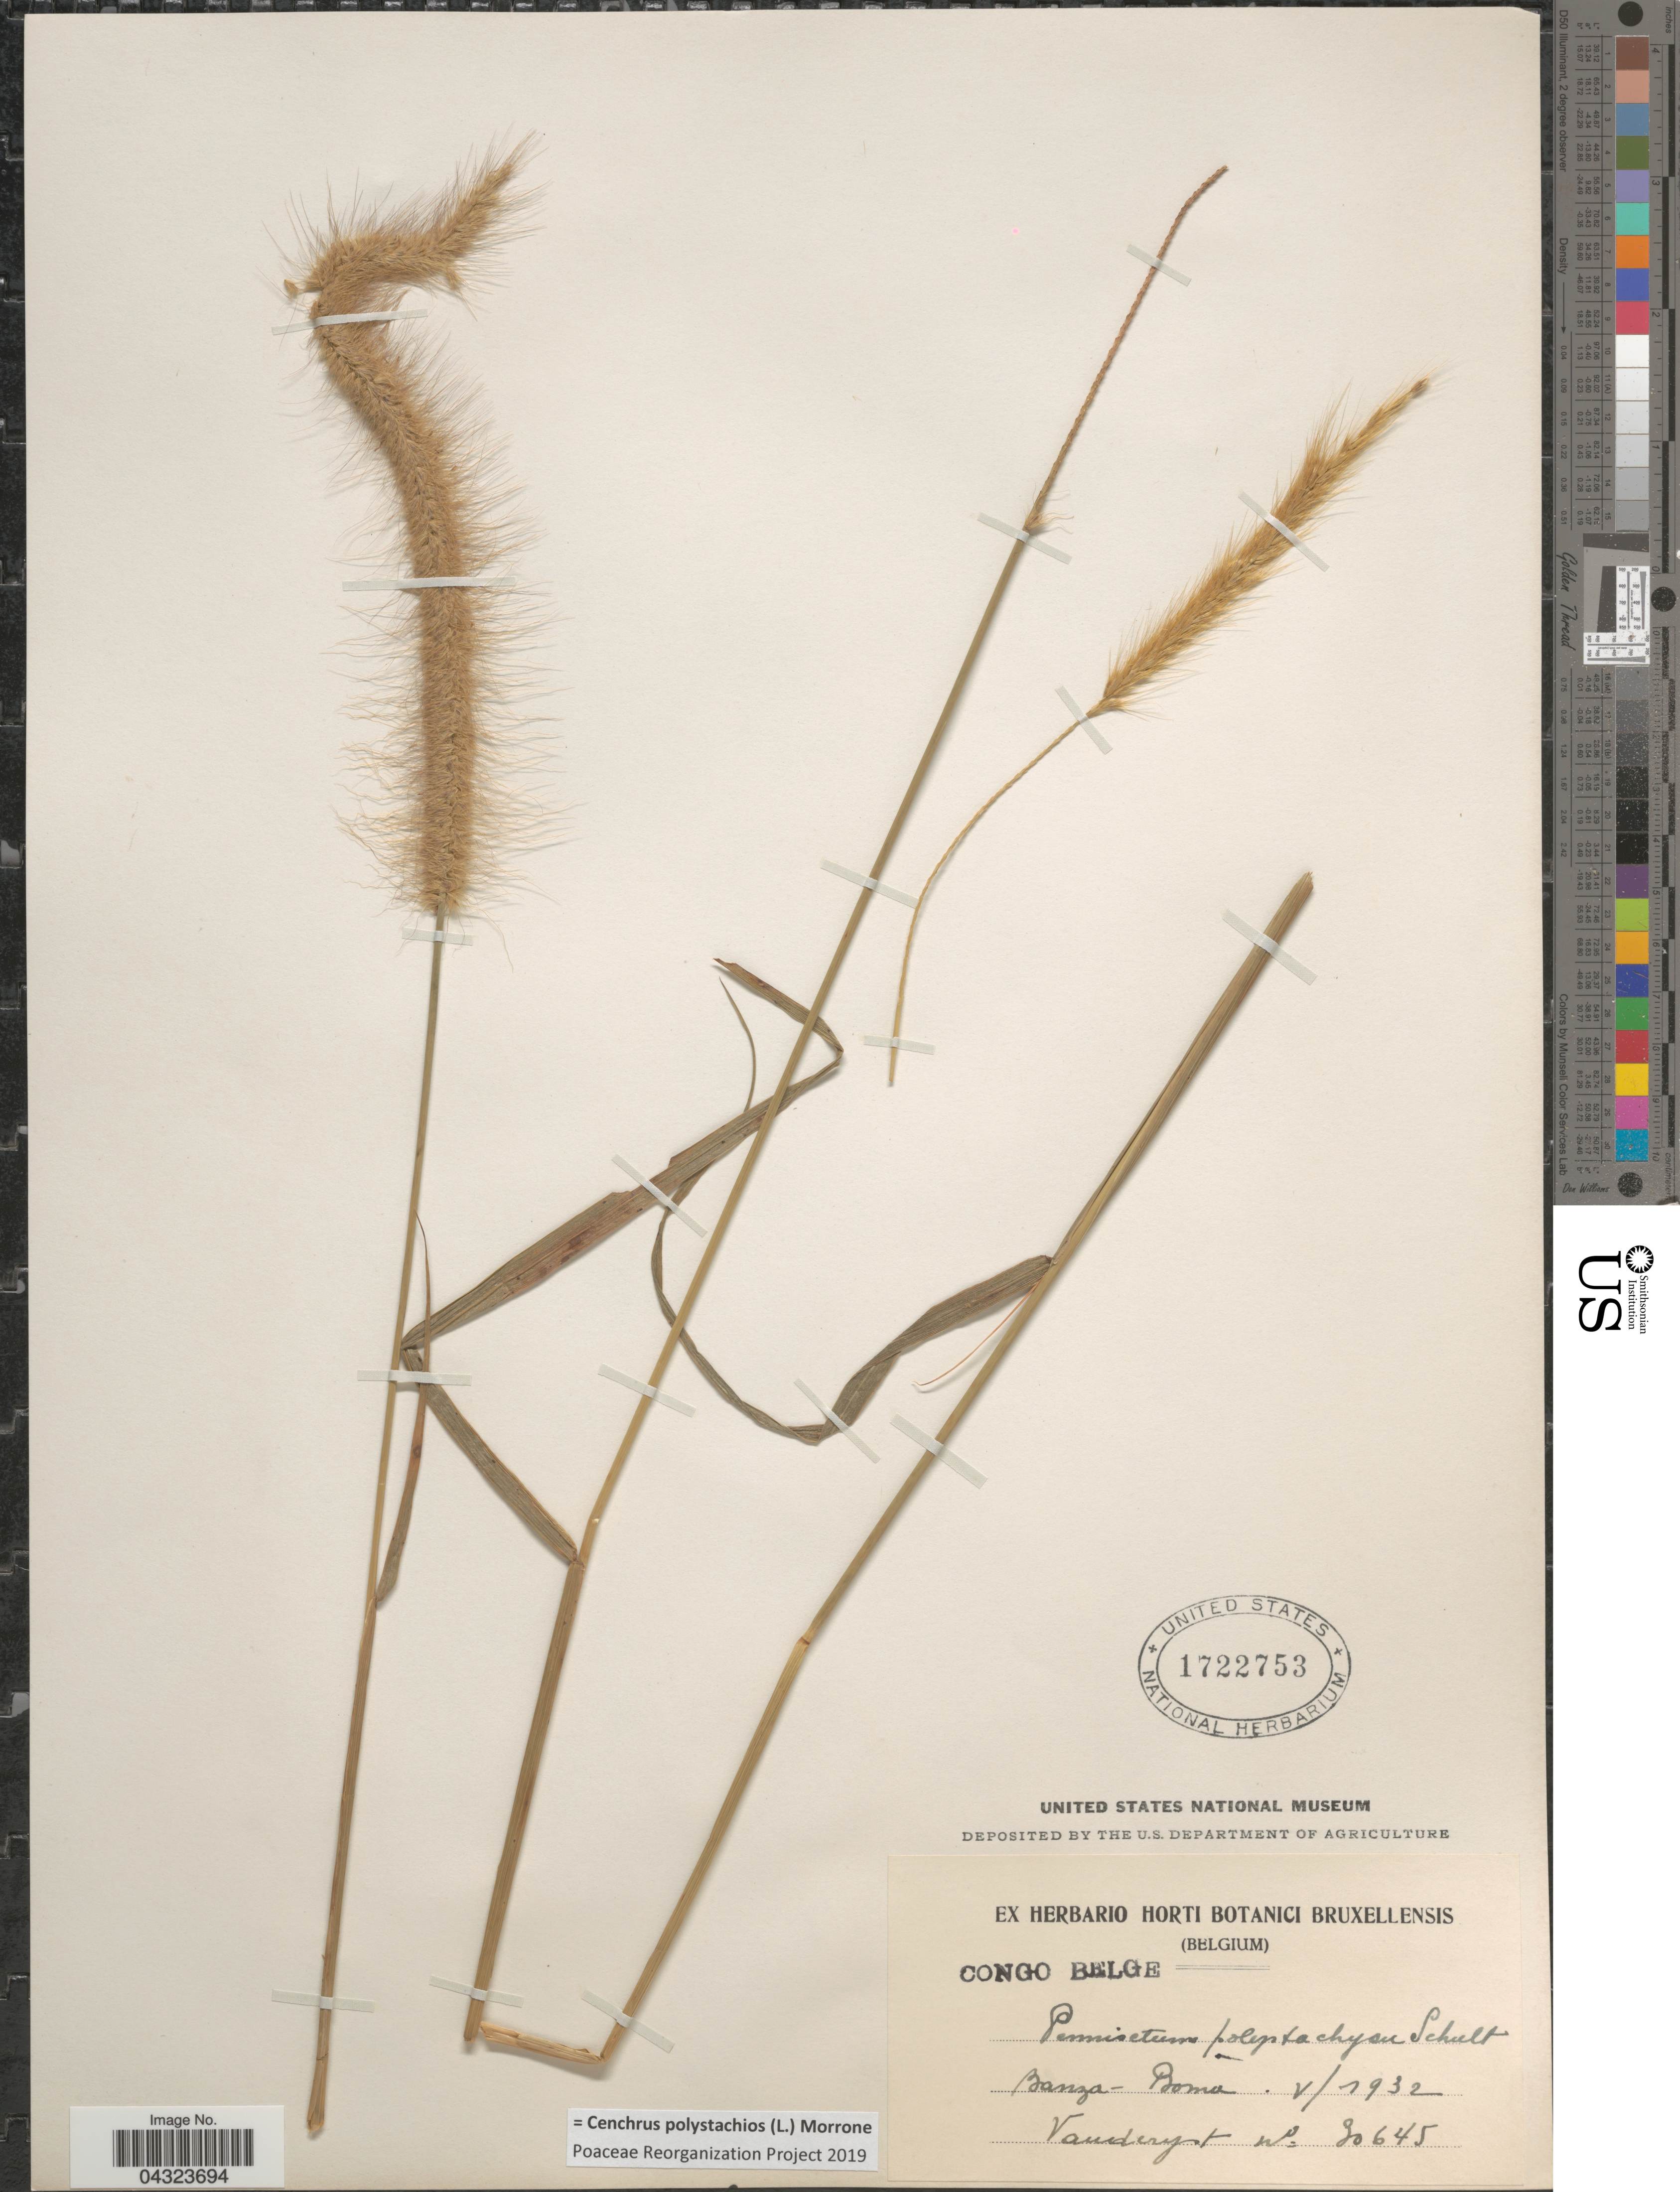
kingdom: Plantae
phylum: Tracheophyta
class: Liliopsida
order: Poales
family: Poaceae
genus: Cenchrus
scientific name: Cenchrus polystachios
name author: (L.) Morrone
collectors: Vanderyst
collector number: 30645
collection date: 1932-05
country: Congo, Democratic Republic of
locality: Congo Belge. Banza- Boma.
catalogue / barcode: US 1722753